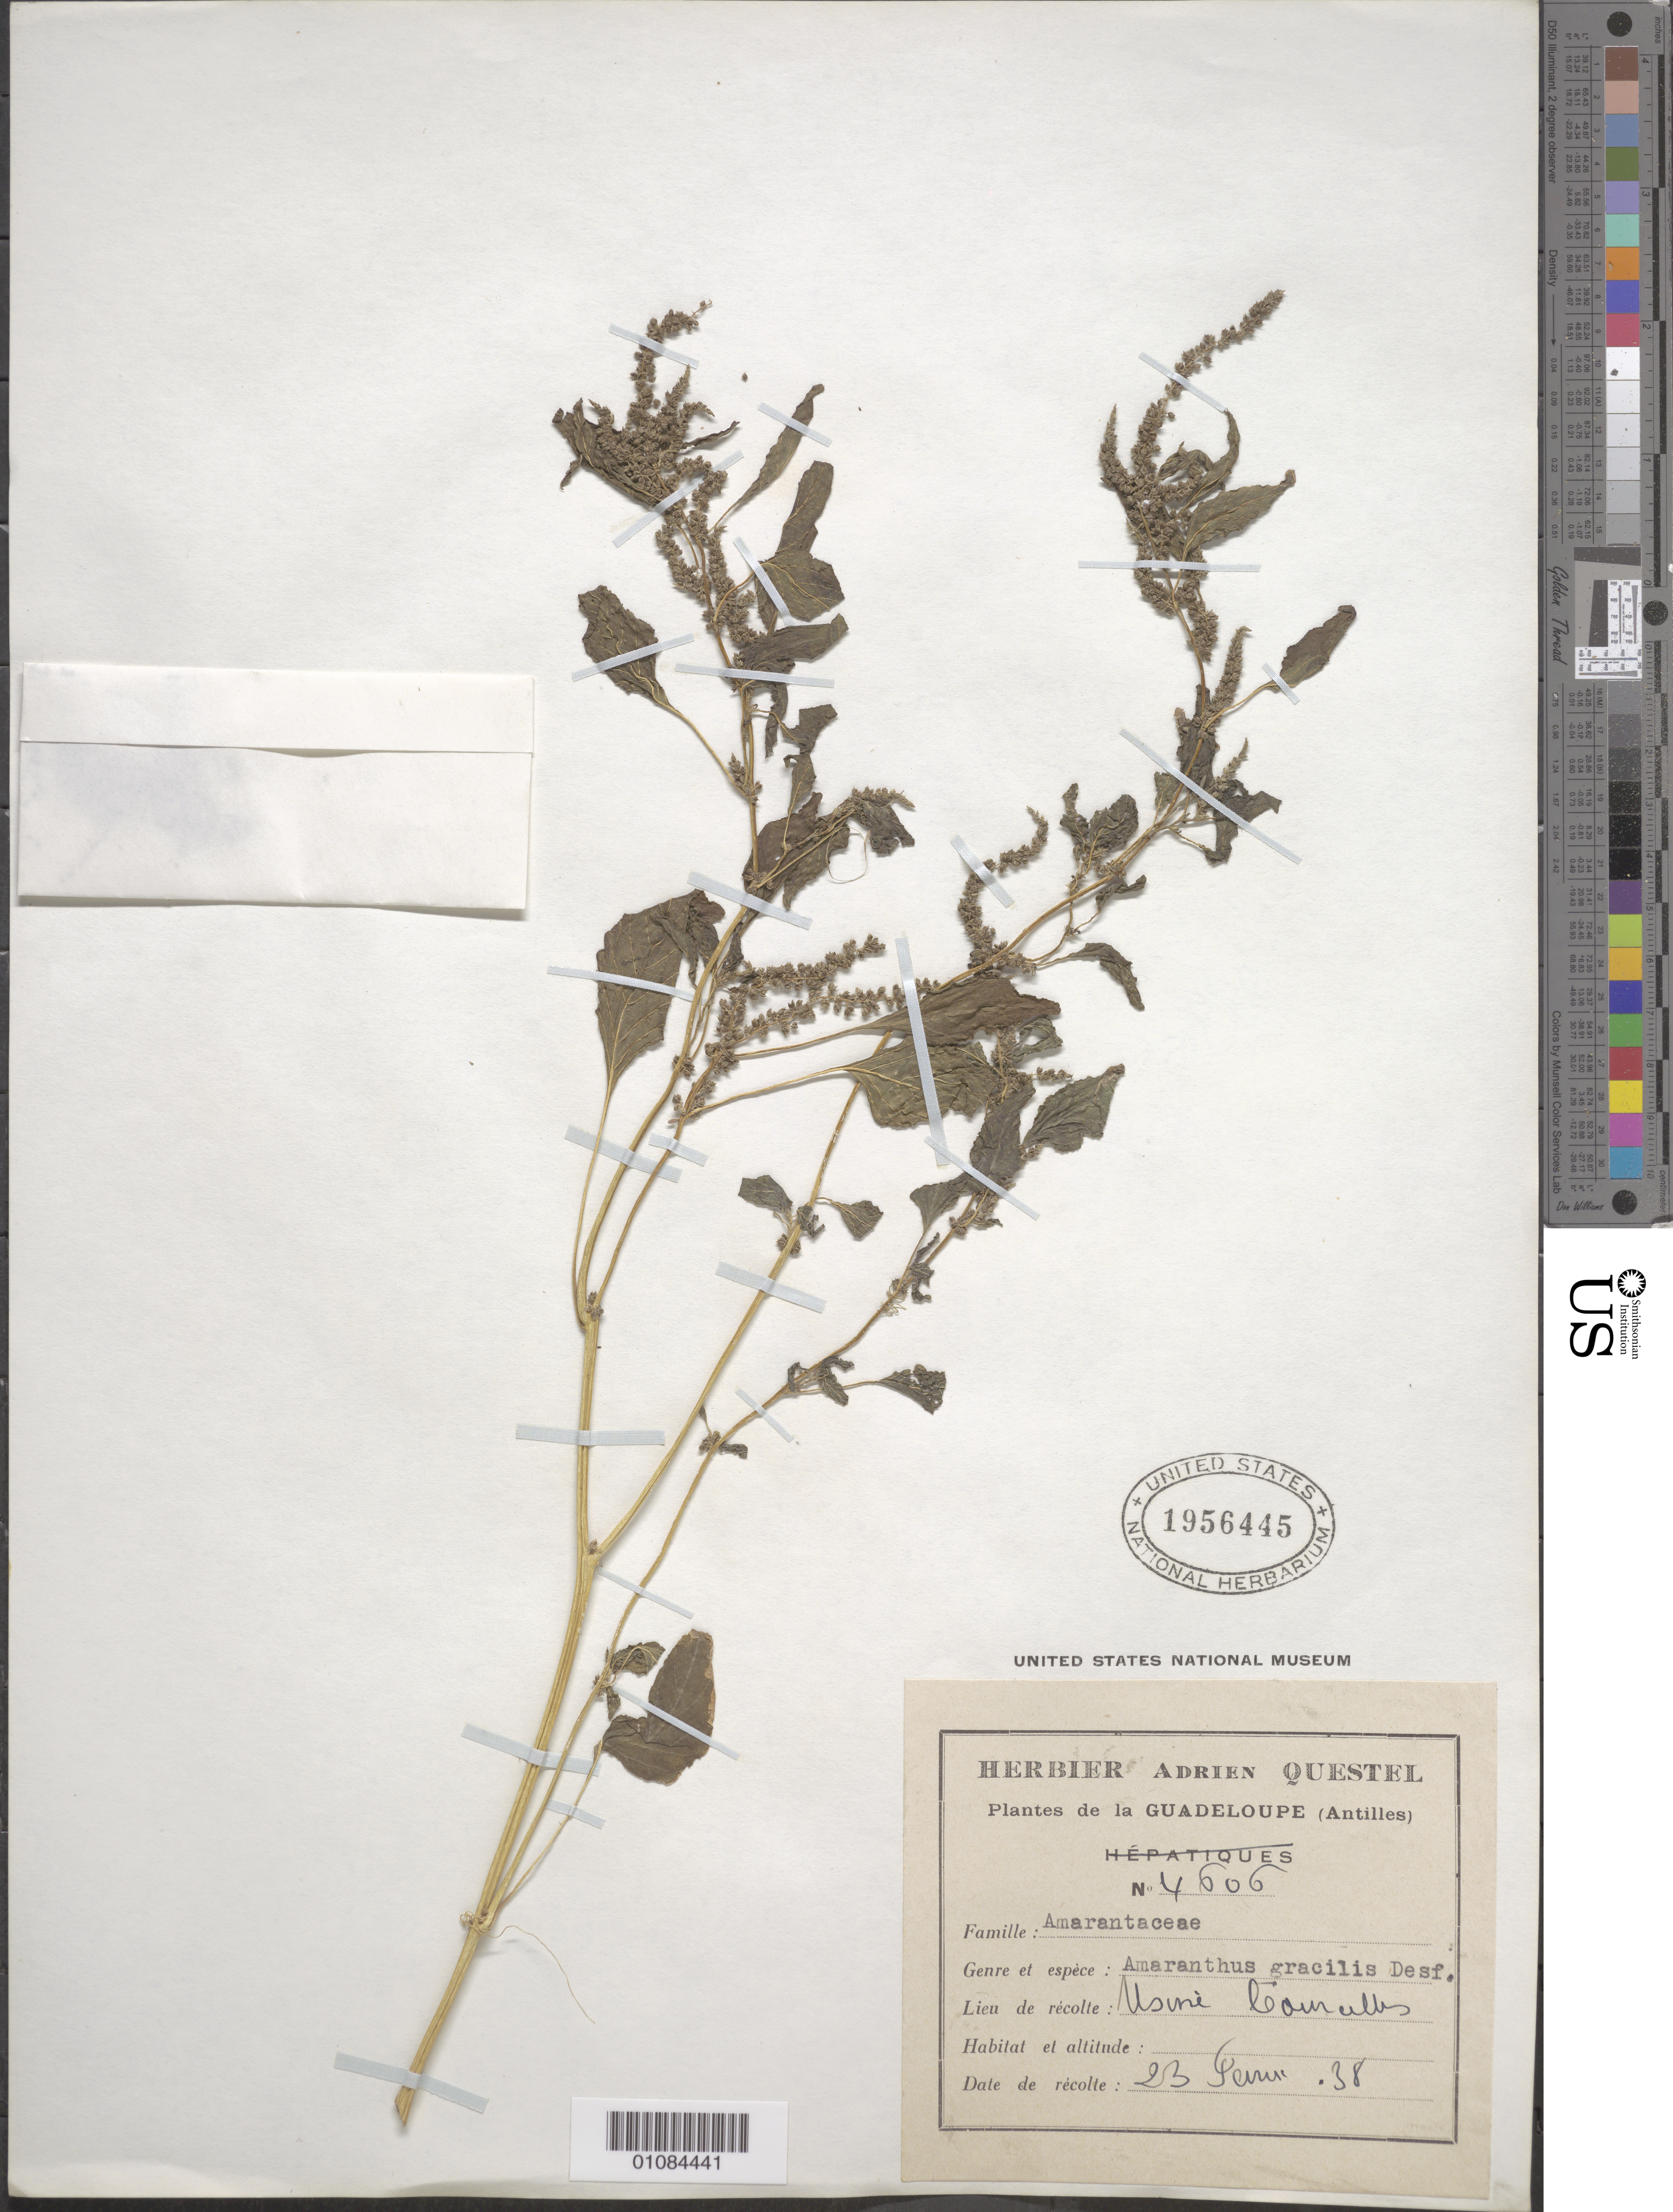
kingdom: Plantae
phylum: Tracheophyta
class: Magnoliopsida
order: Caryophyllales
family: Amaranthaceae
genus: Amaranthus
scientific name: Amaranthus gracilis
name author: Desf. ex Poir.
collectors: A. Questel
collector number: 4606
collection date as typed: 23 Feb 1938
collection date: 1938-02-23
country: Guadeloupe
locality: Usine Caurelles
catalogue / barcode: US 1956445